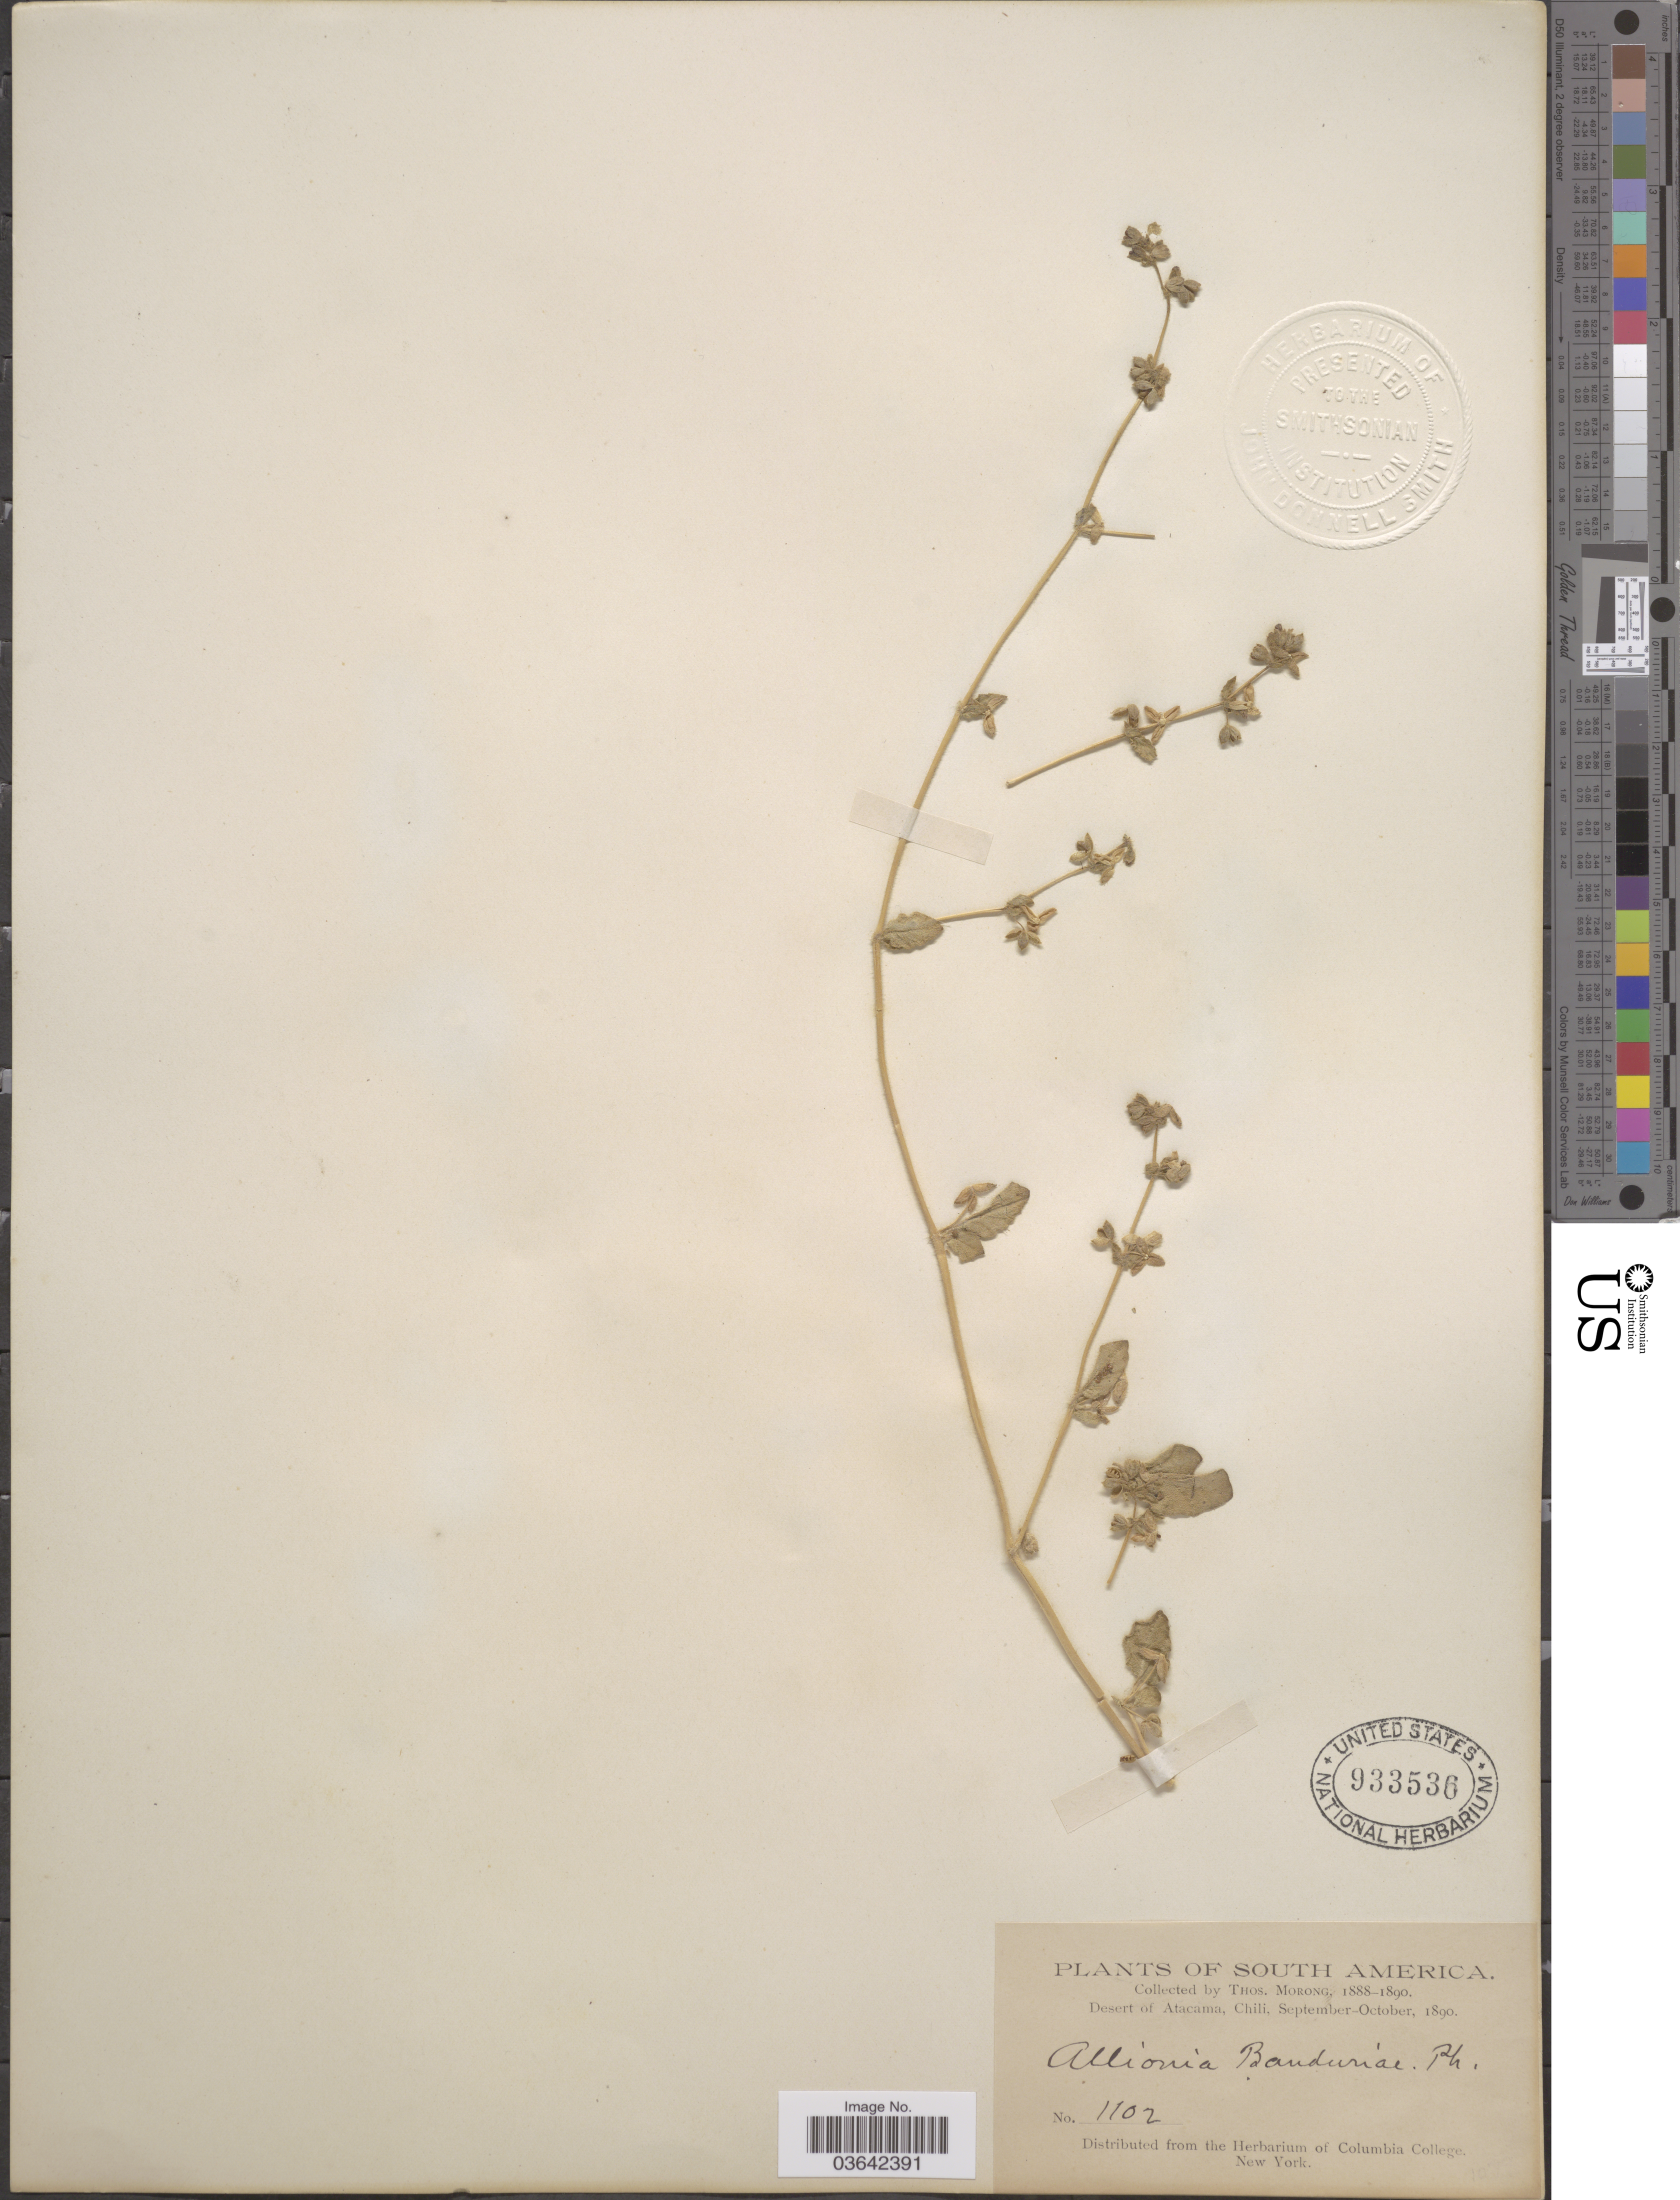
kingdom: Plantae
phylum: Tracheophyta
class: Magnoliopsida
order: Caryophyllales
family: Nyctaginaceae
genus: Allionia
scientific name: Allionia incarnata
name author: L.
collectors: ex herb. T. Morong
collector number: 1102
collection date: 1890-09/1890-10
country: Chile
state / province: Atacama (III)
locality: Desert of Atacama.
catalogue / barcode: US 933536